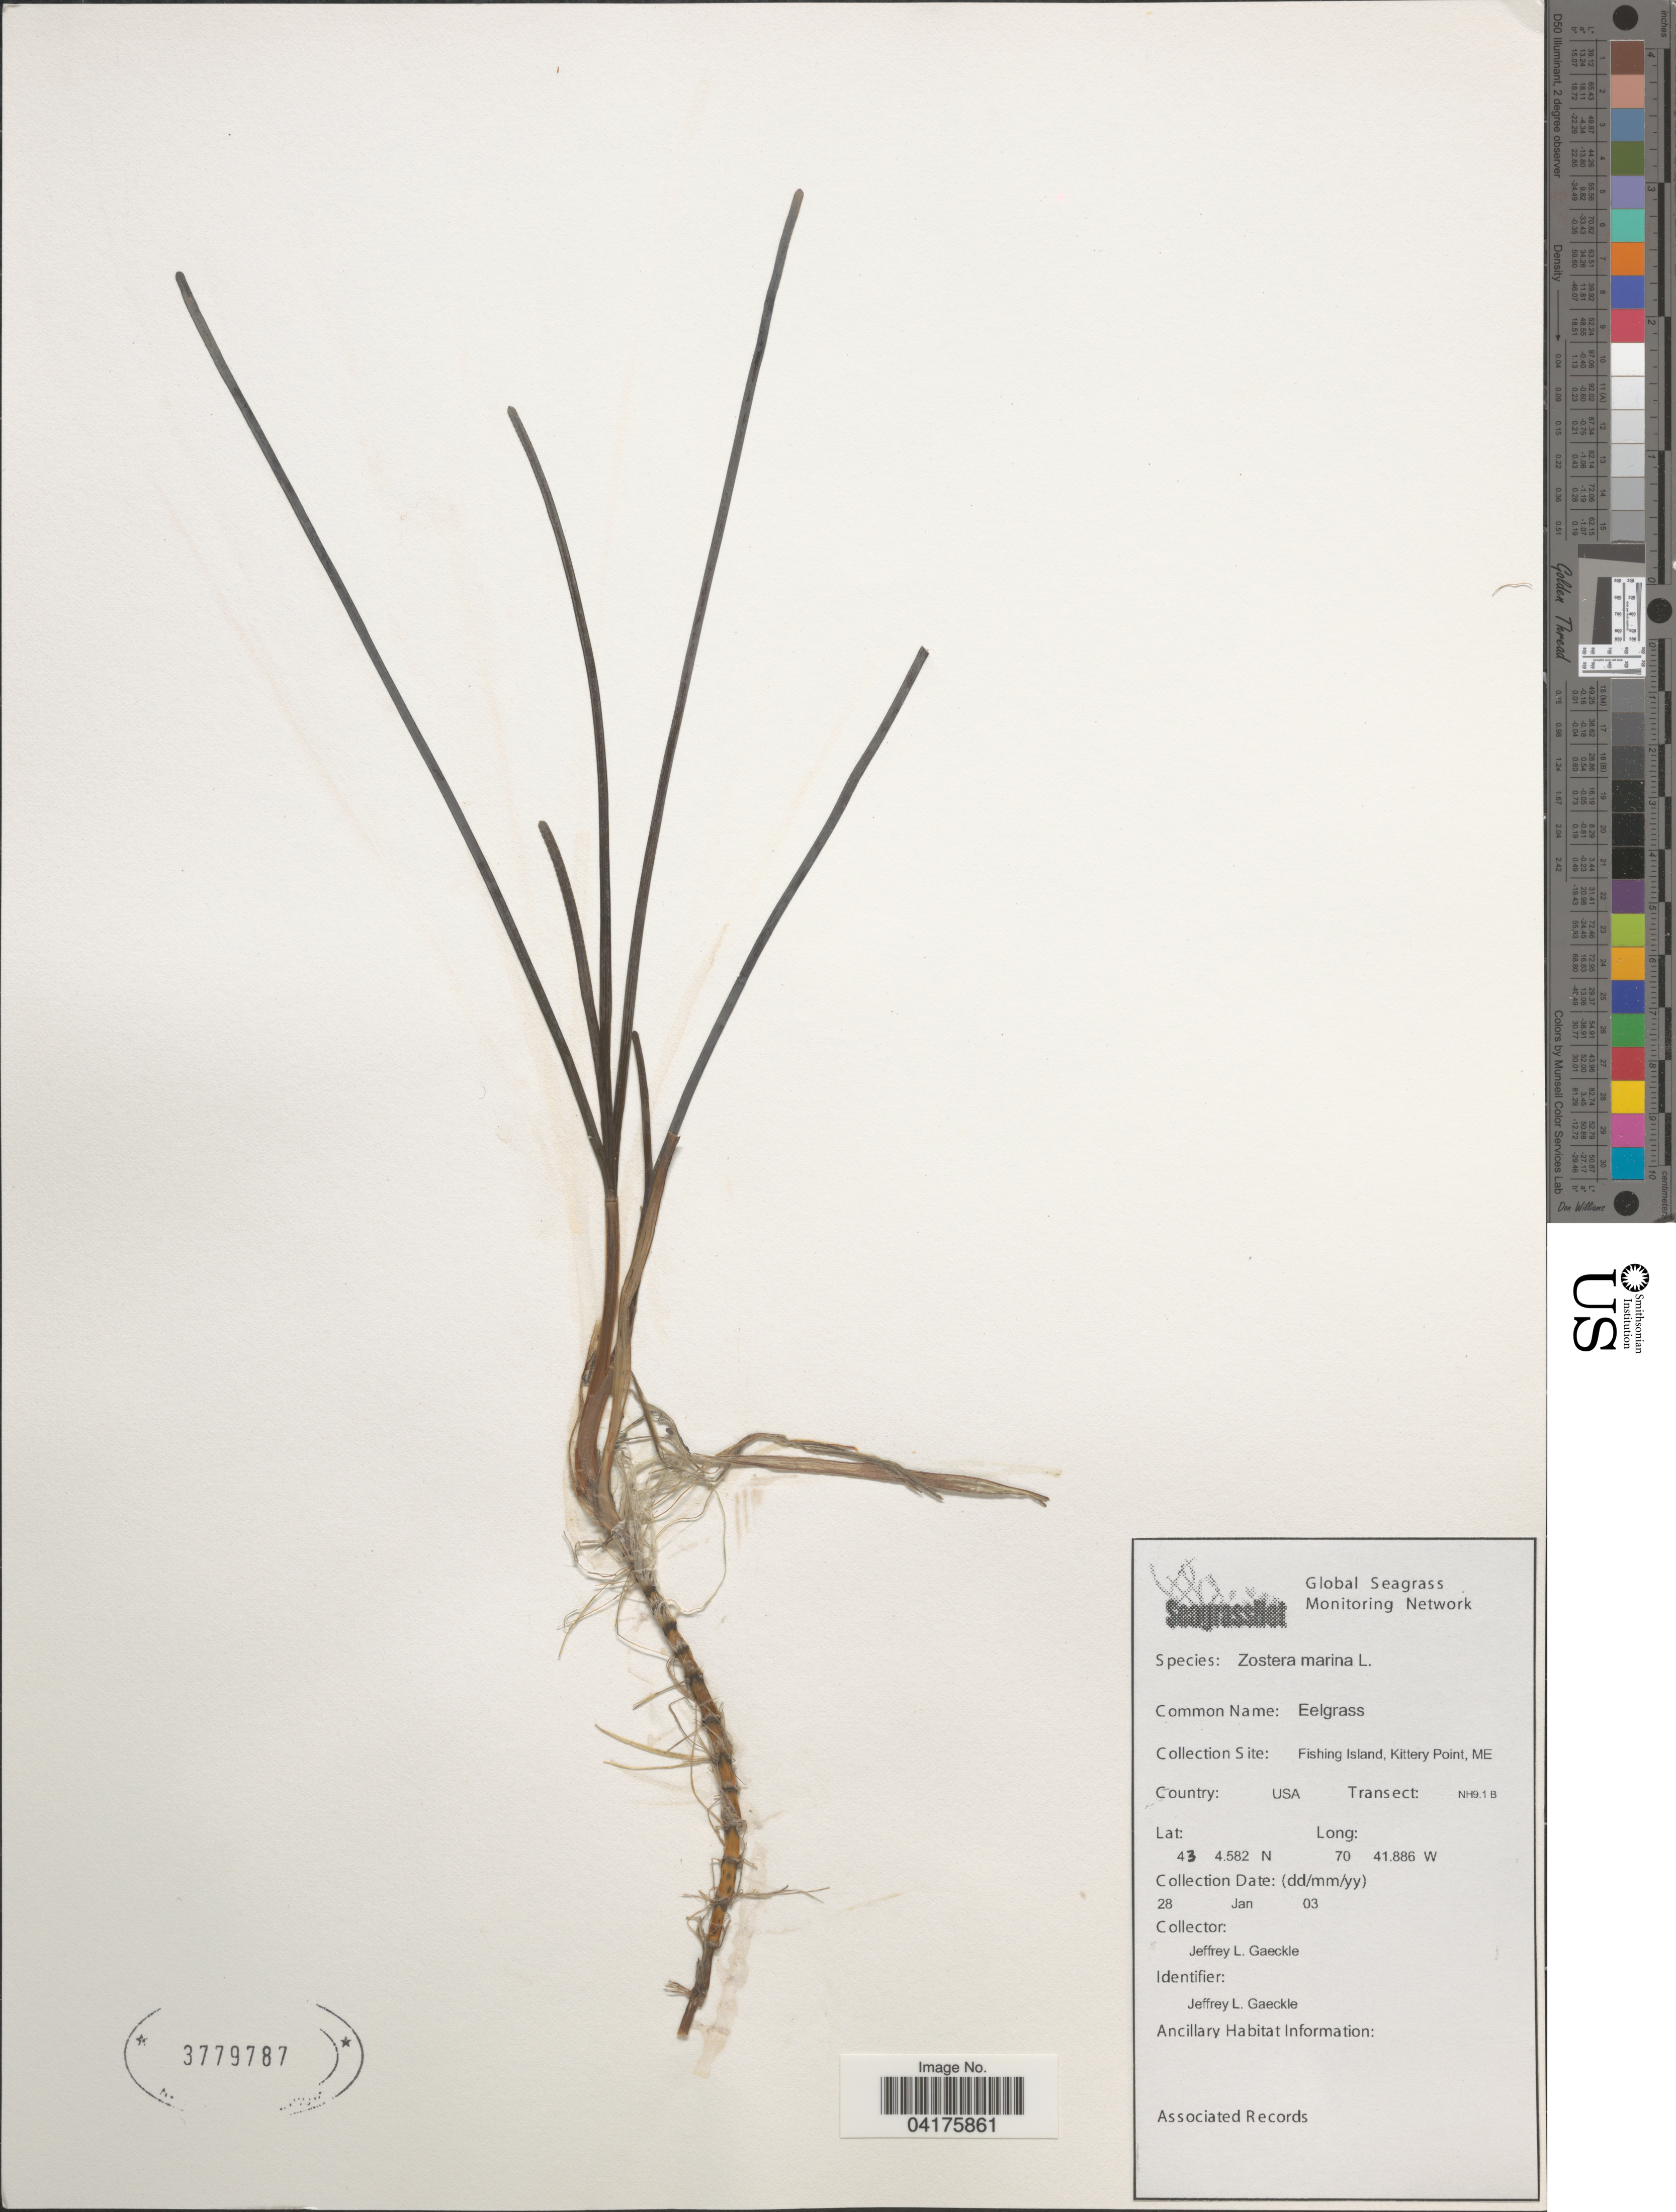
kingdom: Plantae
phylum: Tracheophyta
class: Liliopsida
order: Alismatales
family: Zosteraceae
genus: Zostera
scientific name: Zostera marina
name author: L.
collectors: J. Gaeckle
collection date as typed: Transcribed d/m/y: 28/1/3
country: United States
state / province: Maine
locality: Fishing Island, Kittery Point.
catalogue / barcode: US 3779787